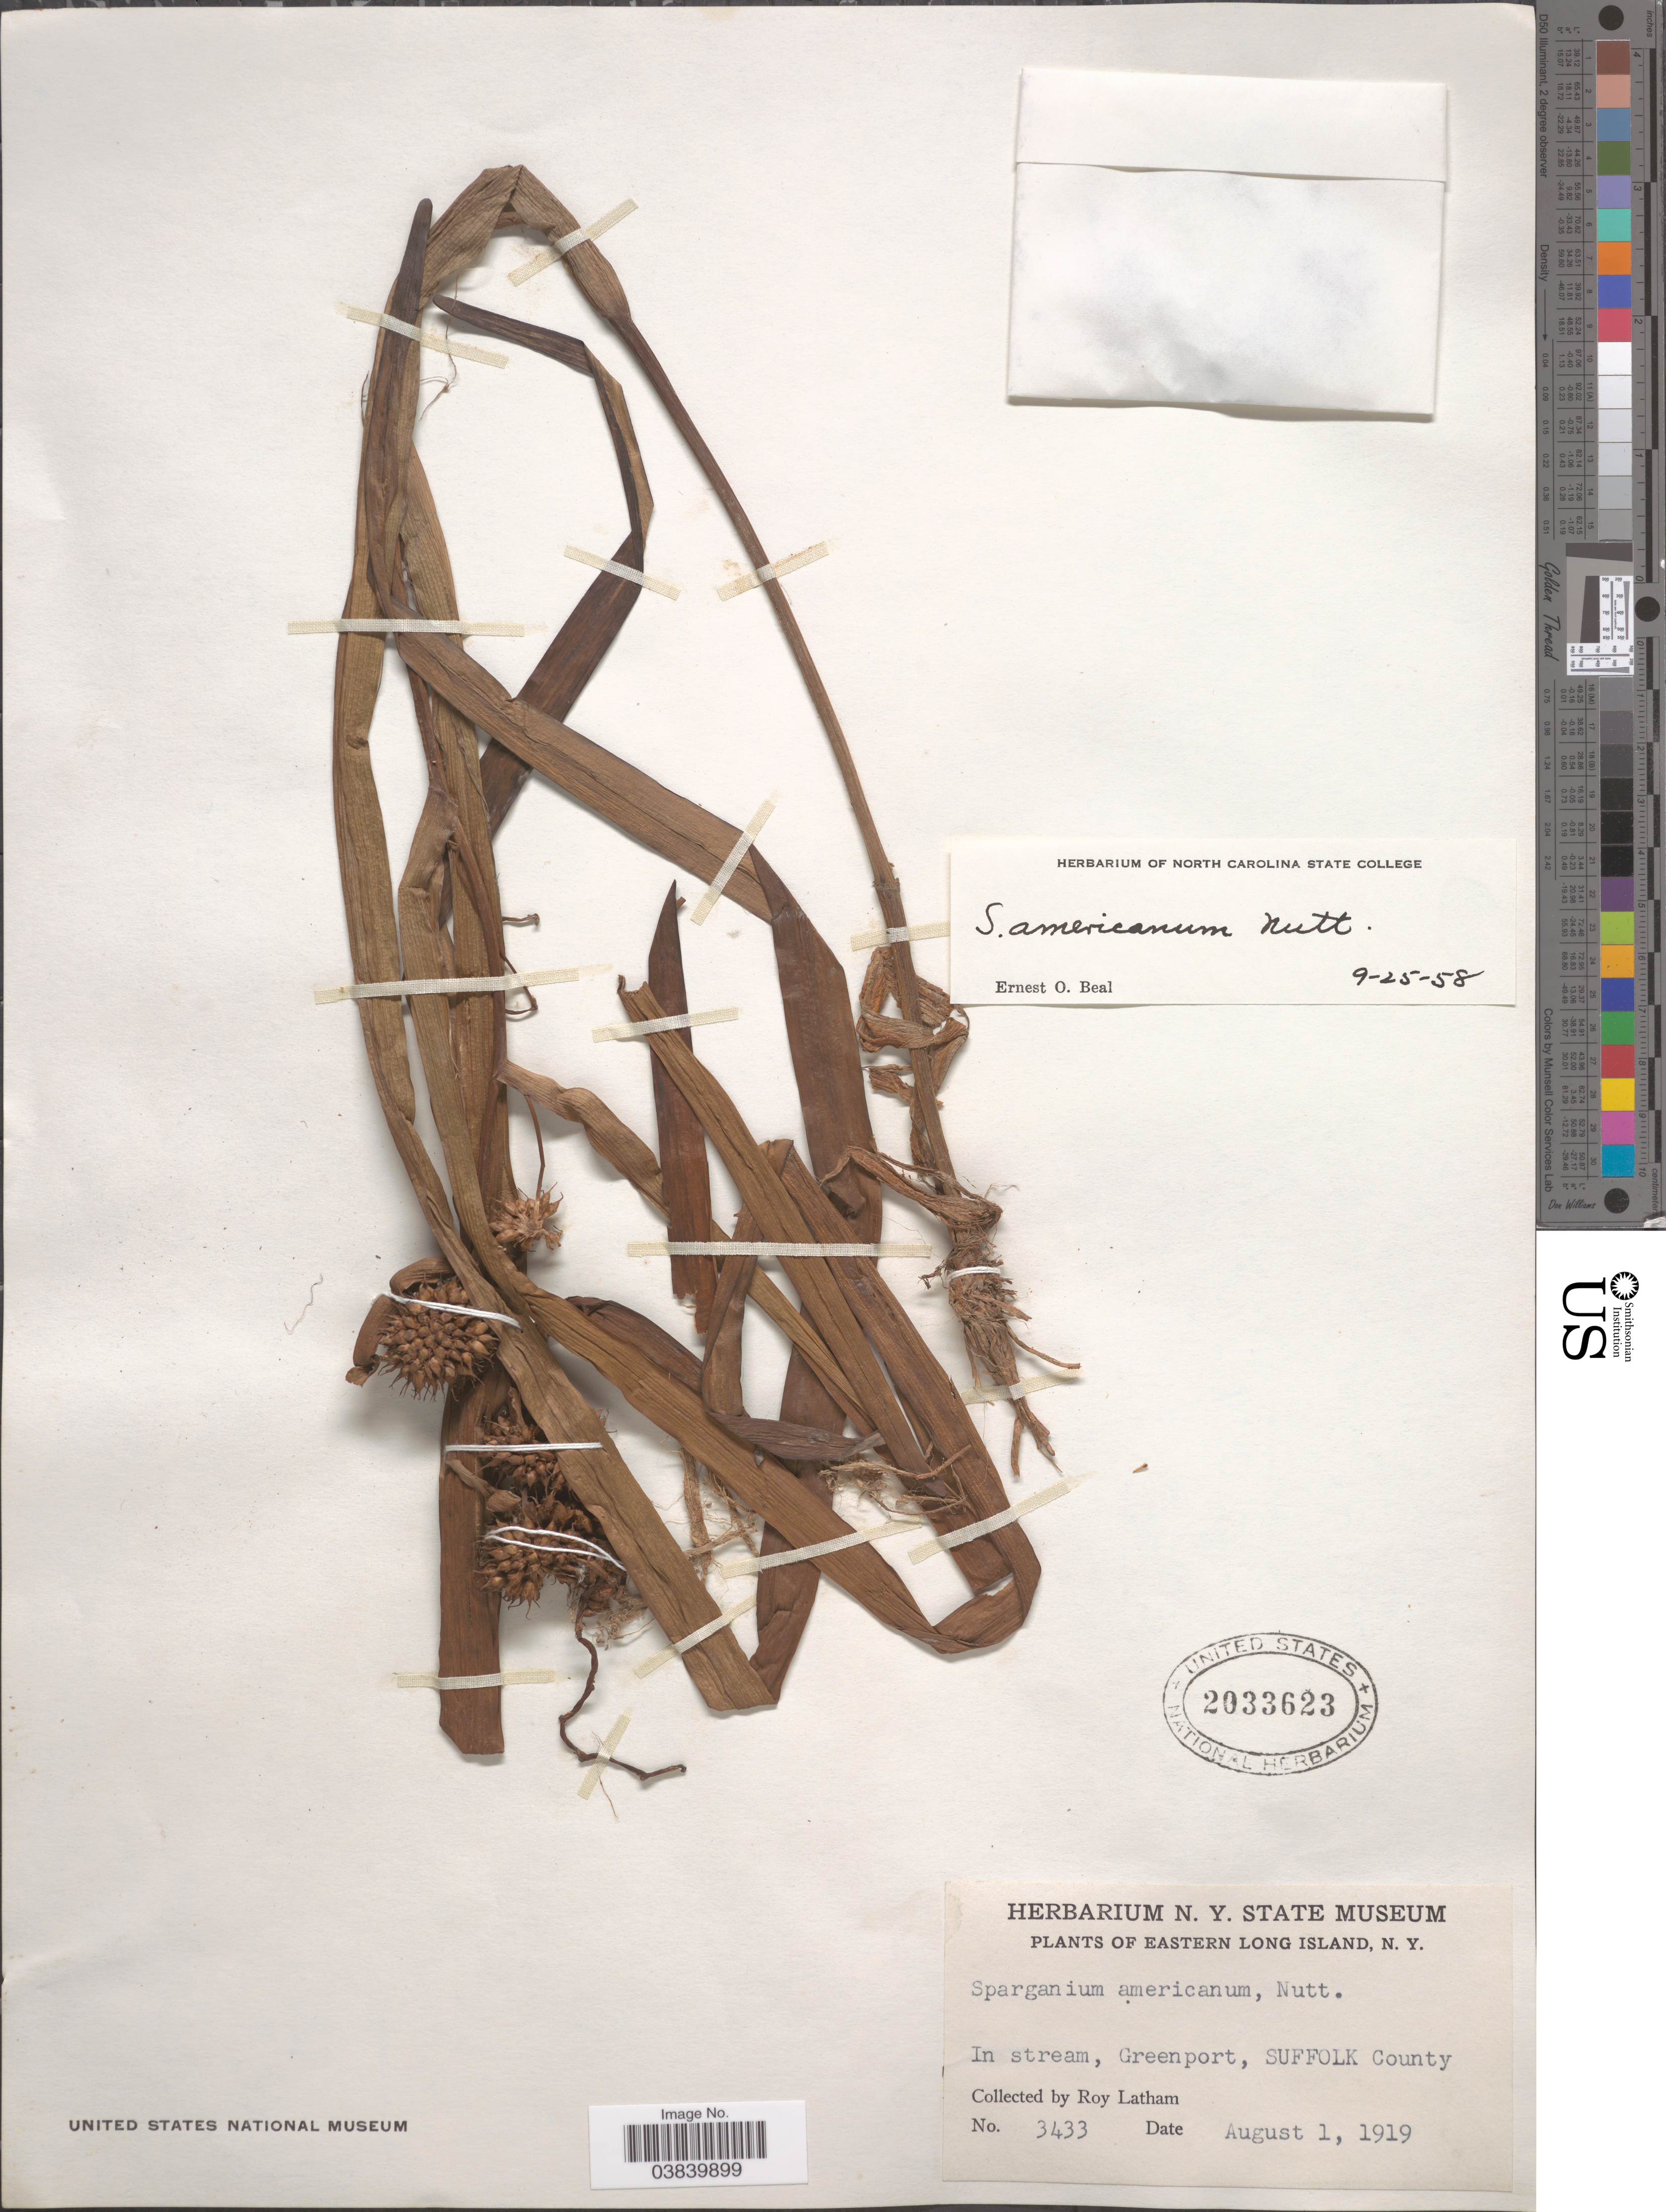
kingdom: Plantae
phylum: Tracheophyta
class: Liliopsida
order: Poales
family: Typhaceae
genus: Sparganium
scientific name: Sparganium americanum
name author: Nutt.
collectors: R. Latham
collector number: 3433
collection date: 1919-08-01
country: United States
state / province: New York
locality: Eastern Long Island. In stream, Greenport, Suffolk County.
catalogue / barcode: US 2033623